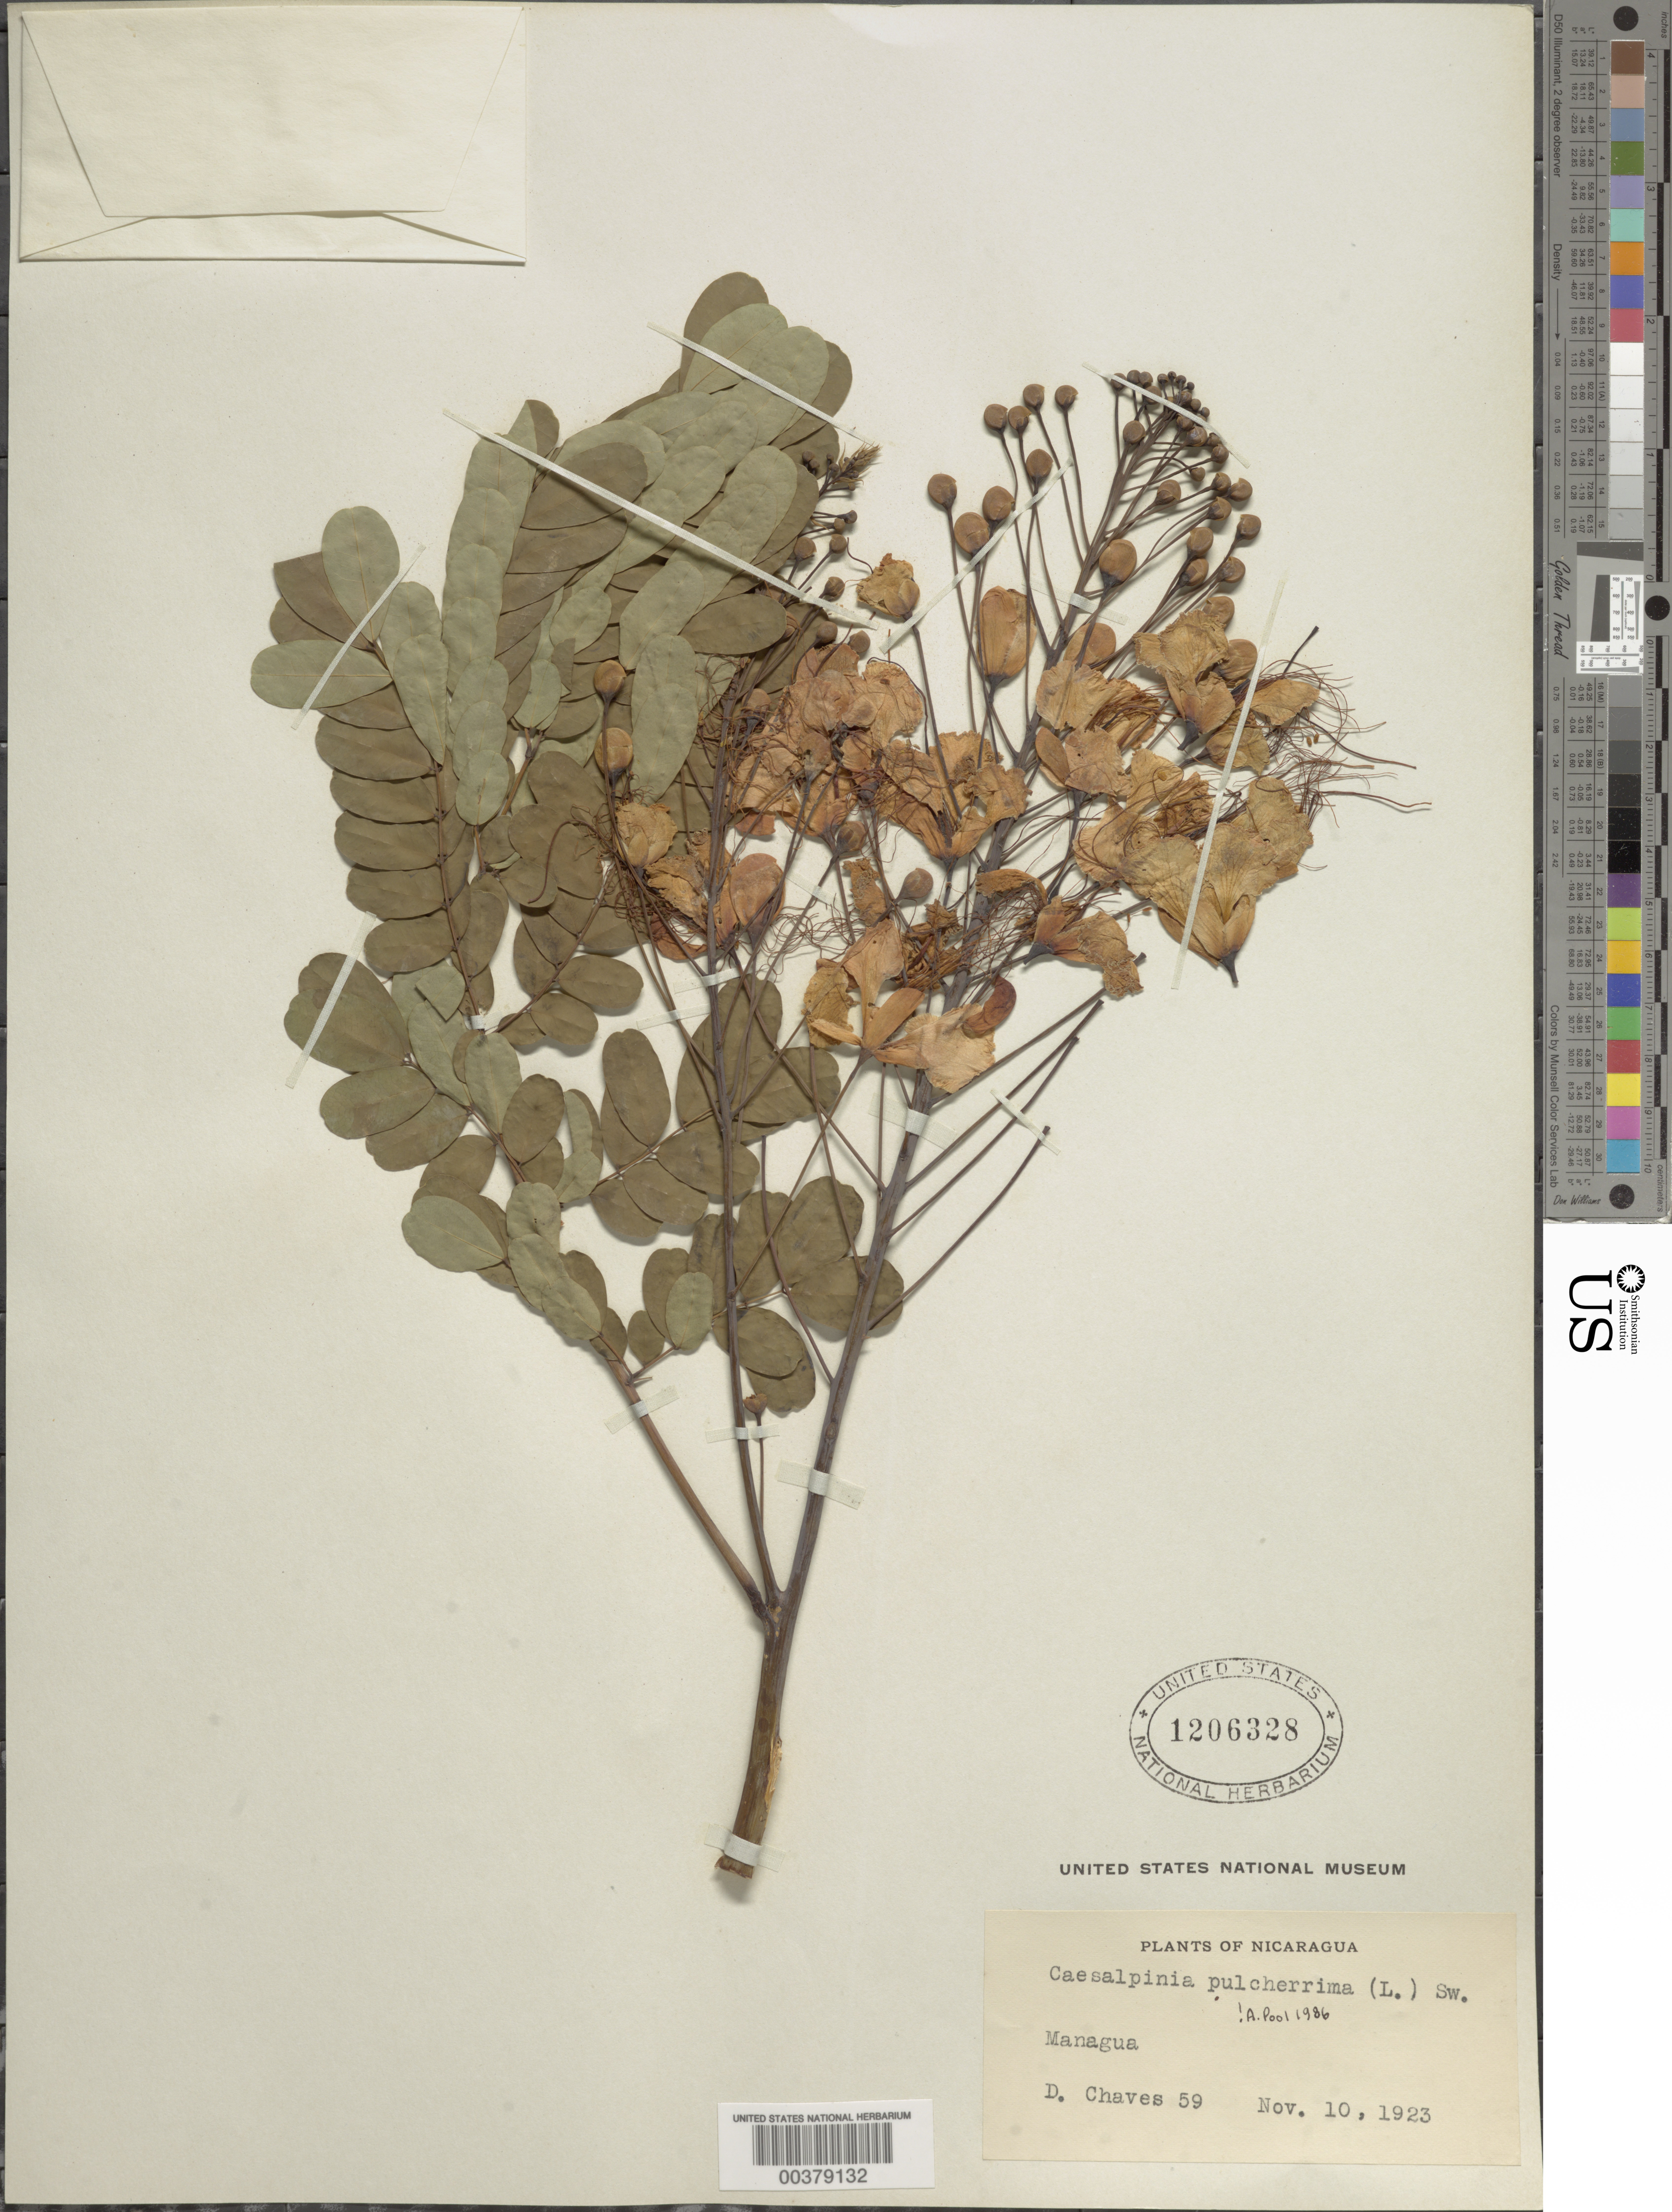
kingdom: Plantae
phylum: Tracheophyta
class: Magnoliopsida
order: Fabales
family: Fabaceae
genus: Caesalpinia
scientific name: Caesalpinia pulcherrima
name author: (L.) Sw.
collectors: D. Chaves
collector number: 59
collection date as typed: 10 Nov 1923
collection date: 1923-11-10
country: Nicaragua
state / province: Managua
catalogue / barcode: US 1206328